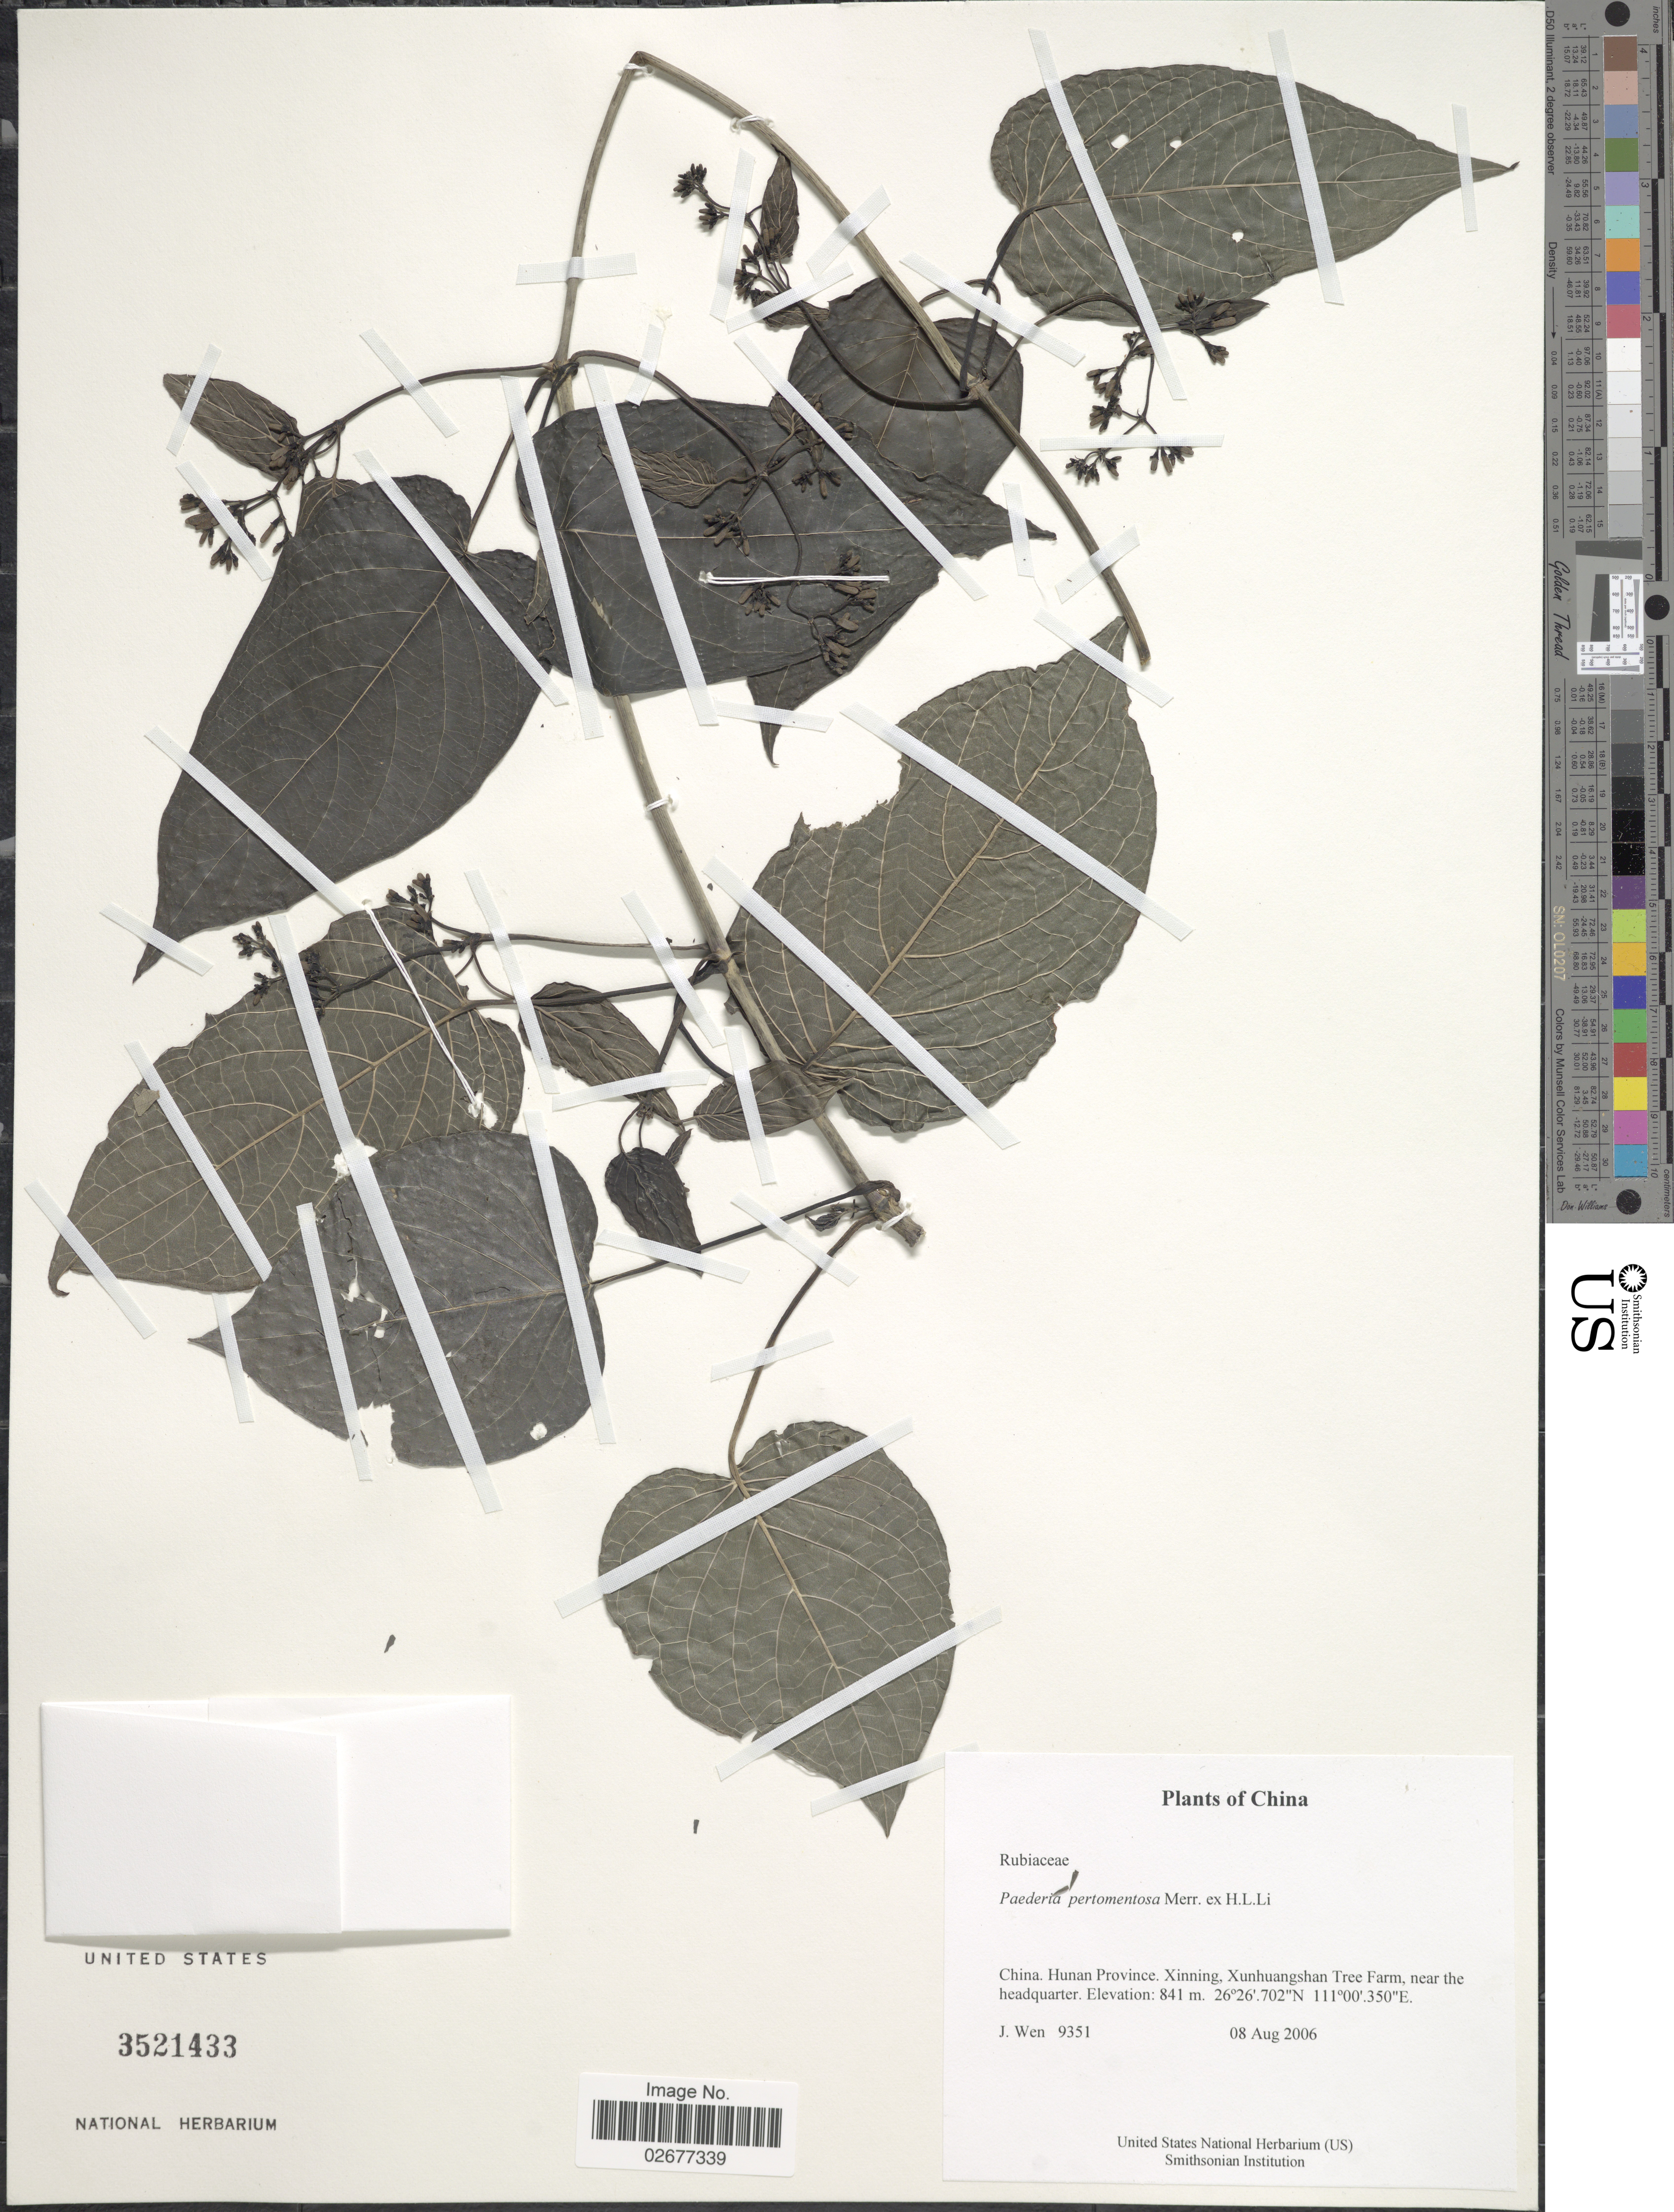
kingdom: Plantae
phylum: Tracheophyta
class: Magnoliopsida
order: Gentianales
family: Rubiaceae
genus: Paederia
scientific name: Paederia cruddasiana subsp. microcarpa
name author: (Kurz) Puff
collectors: J. Wen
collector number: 9351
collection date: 2006-08-08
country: China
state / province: Hunan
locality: Xinning, Xunhuangshan Tree Farm, near the headquarter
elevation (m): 841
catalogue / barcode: US 3521433